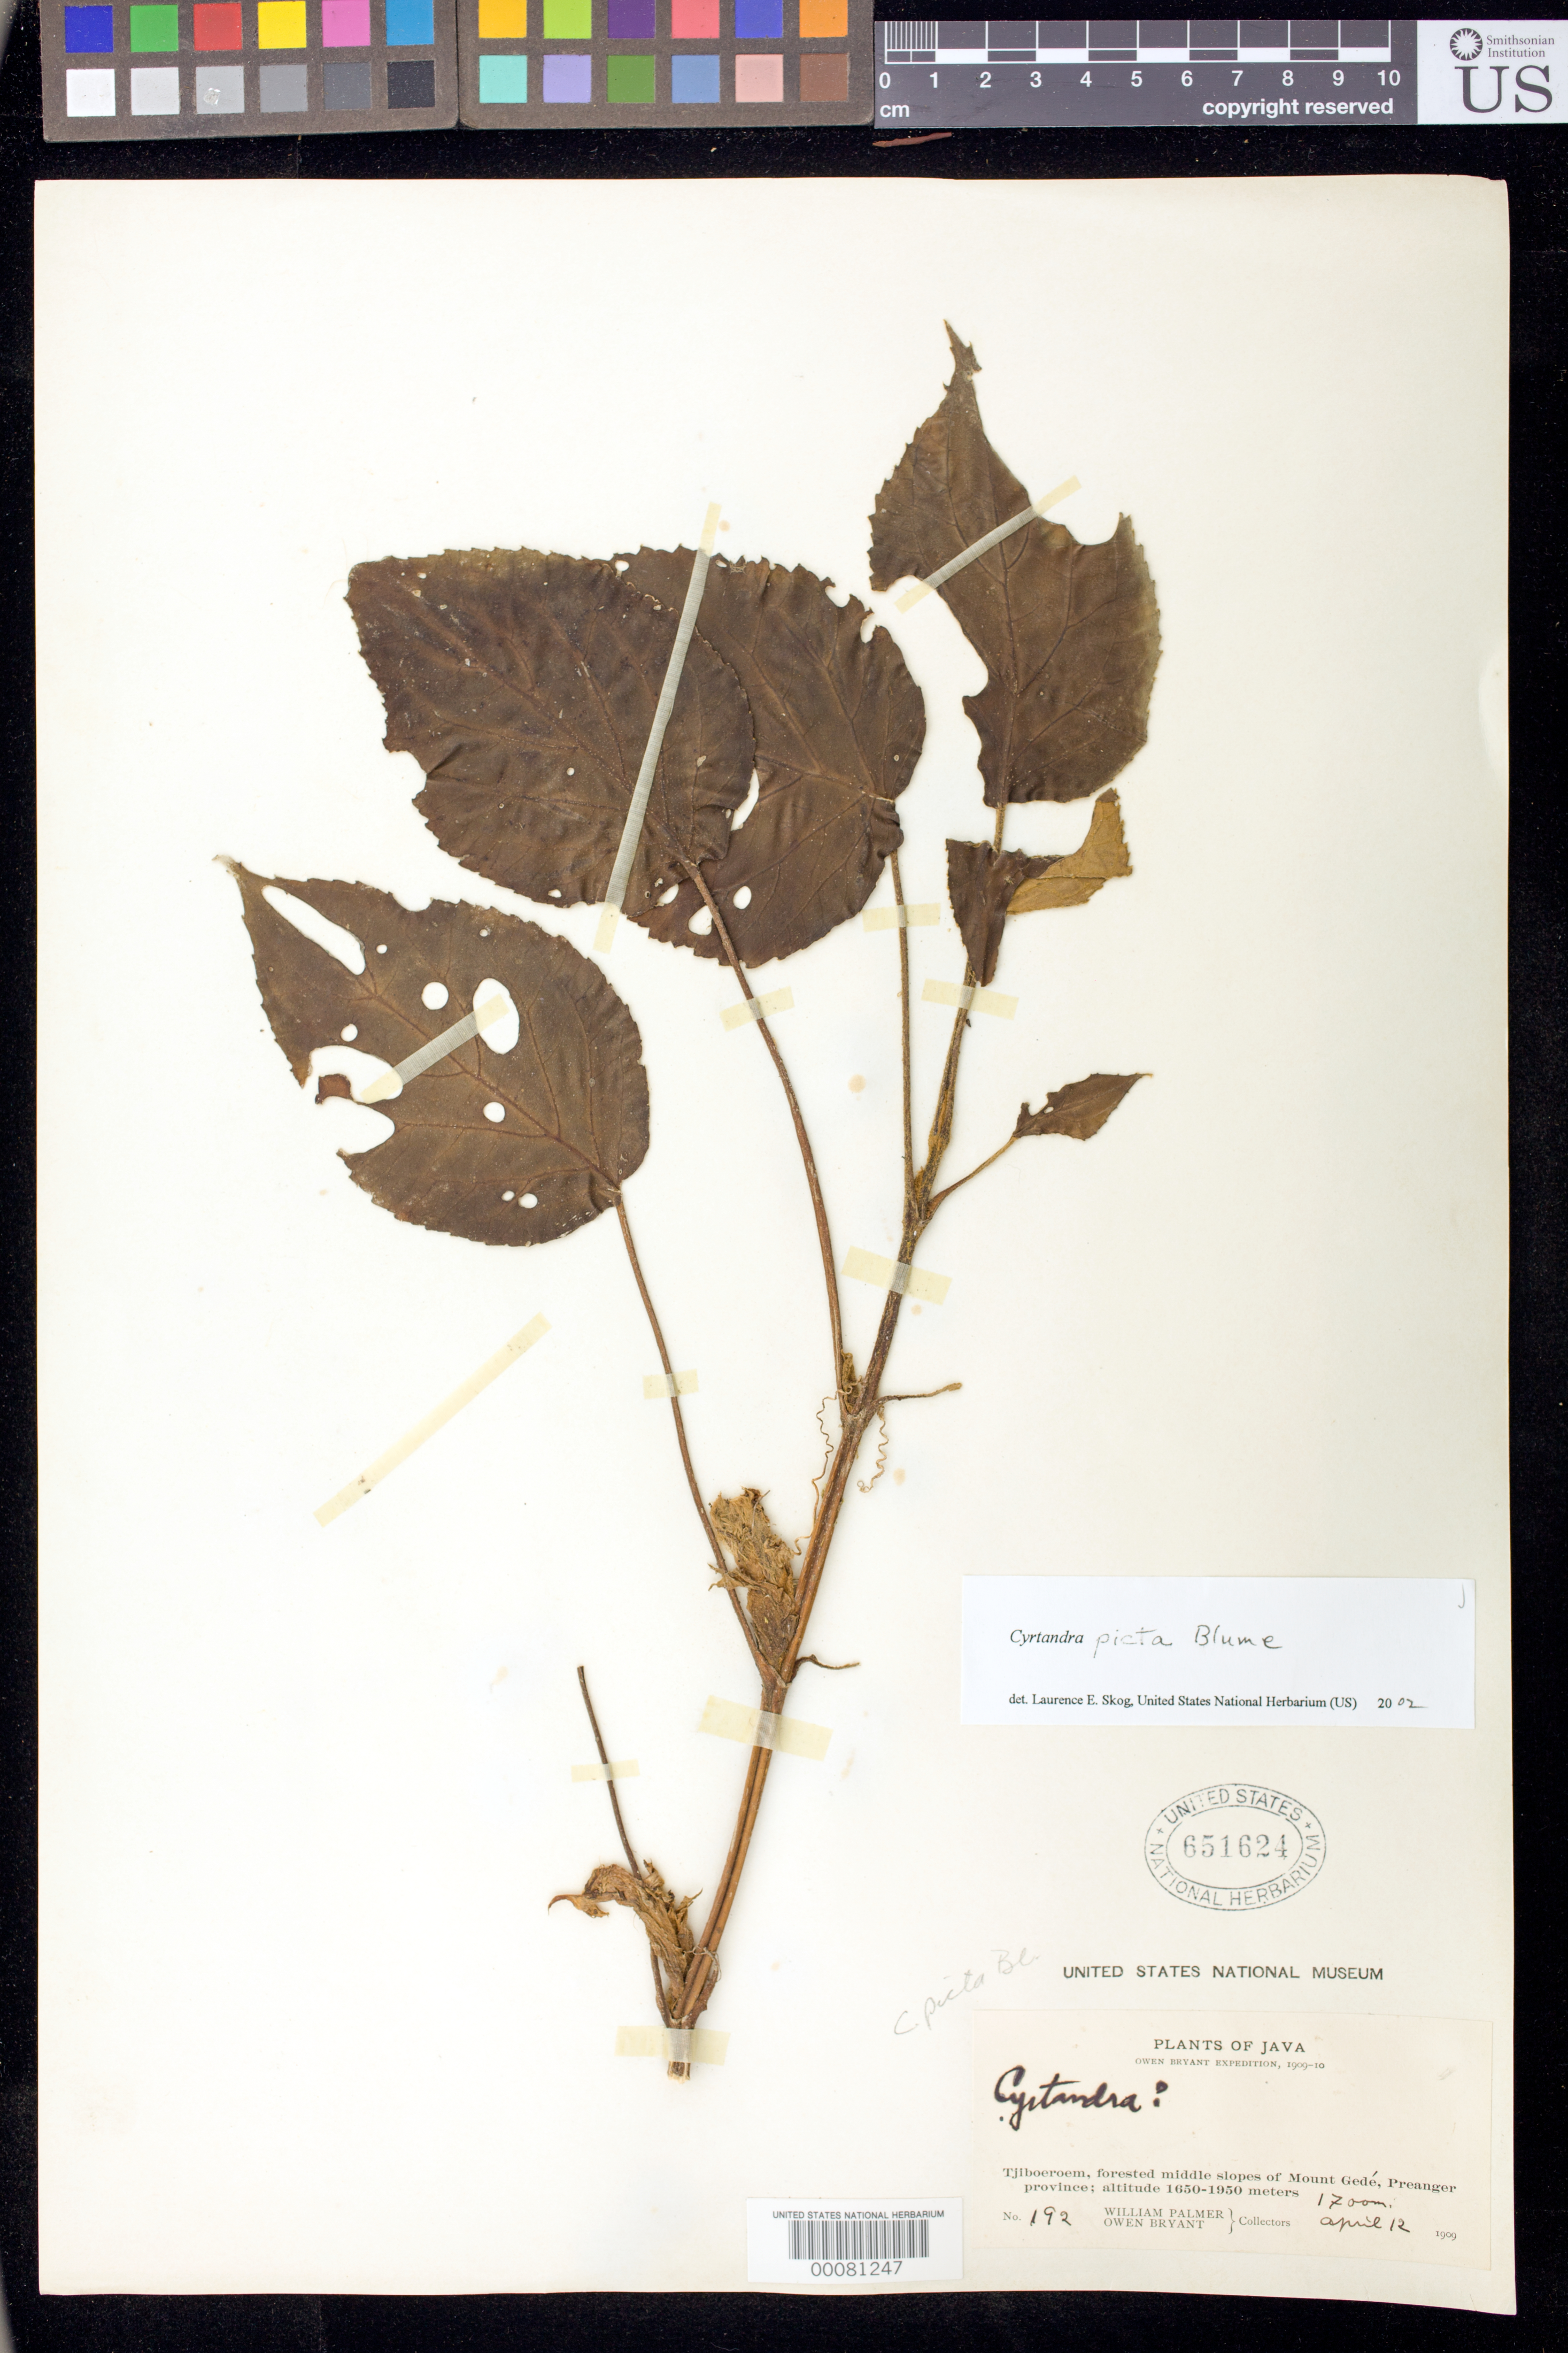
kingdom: Plantae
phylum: Tracheophyta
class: Magnoliopsida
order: Lamiales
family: Gesneriaceae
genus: Cyrtandra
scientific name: Cyrtandra picta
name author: Blume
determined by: Skog, Laurence E.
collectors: W. Palmer & O. Bryant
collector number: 192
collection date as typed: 12 Apr 1909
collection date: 1909-04-12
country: Indonesia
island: Java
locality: Tjiboeroem, forested middle slopes of Mt. Gedé, Preanger province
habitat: Forested middle slopes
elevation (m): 1700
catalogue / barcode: US 651624